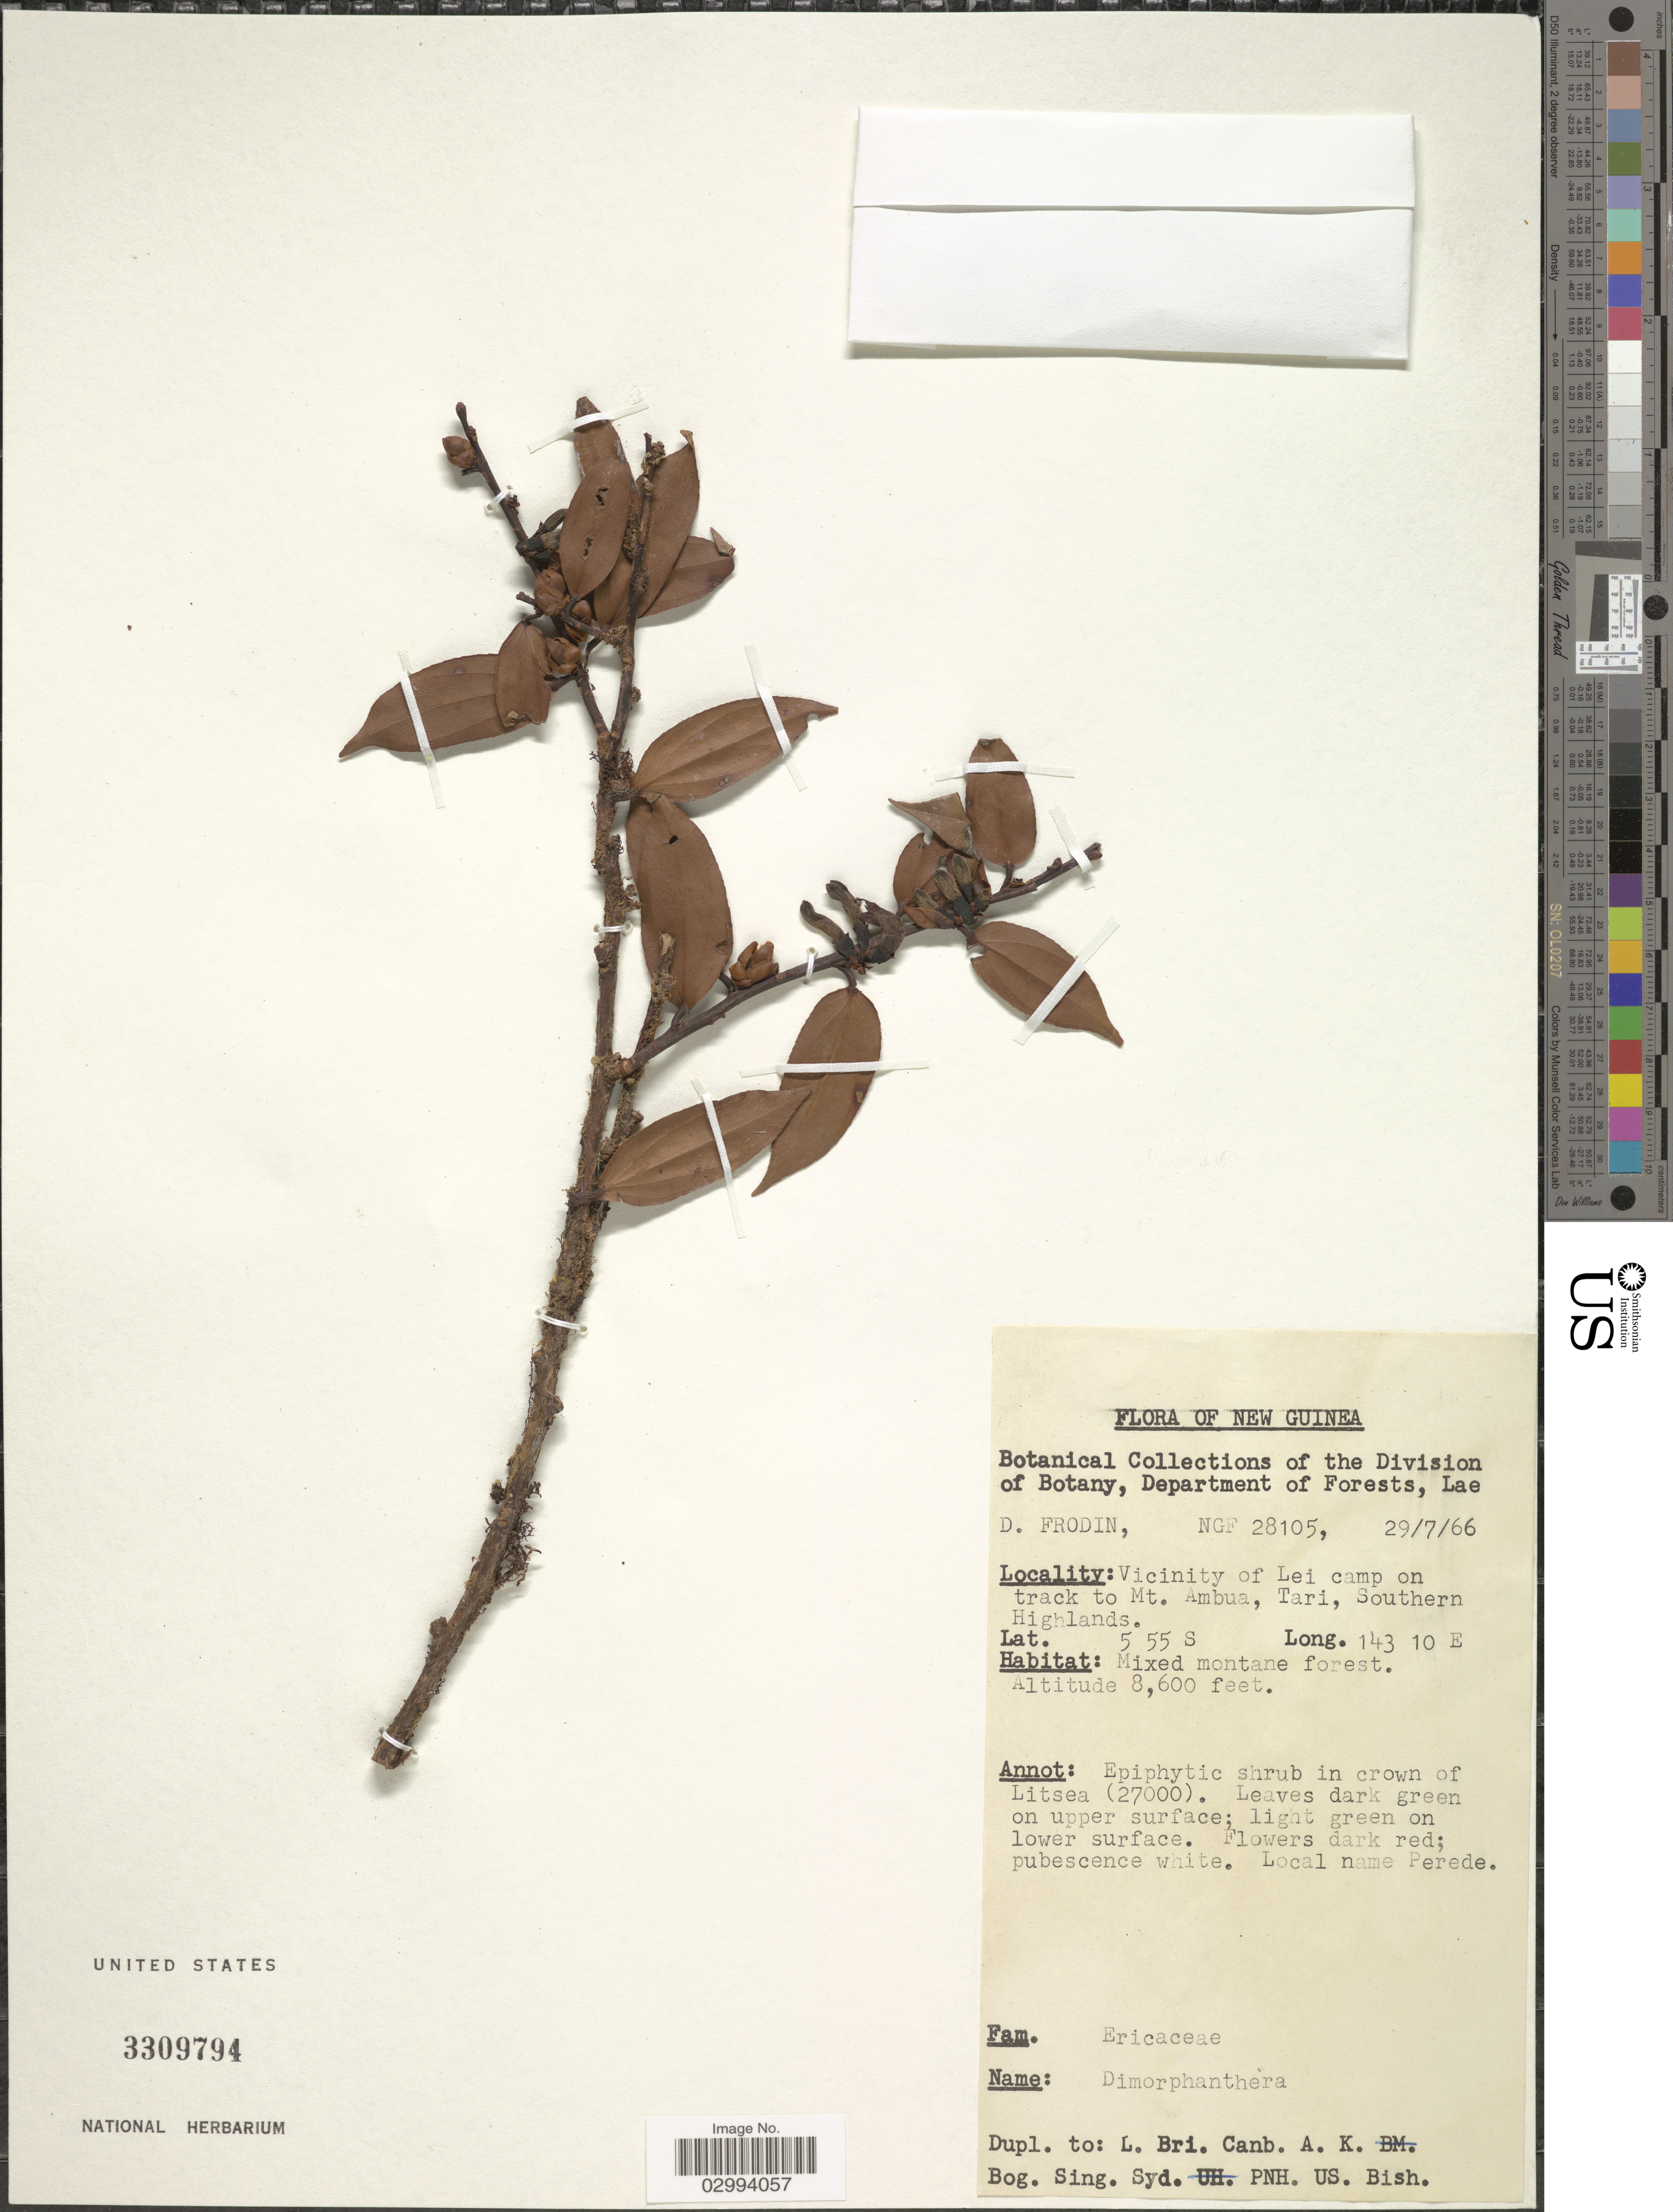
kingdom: Plantae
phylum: Tracheophyta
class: Magnoliopsida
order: Ericales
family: Ericaceae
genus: Dimorphanthera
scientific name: Dimorphanthera sp.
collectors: D. G. Frodin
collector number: NGF28105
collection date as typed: Transcribed d/m/y: 29/7/66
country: Papua New Guinea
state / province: Southern Highlands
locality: New Guinea. Vicinity of Lei camp on track to mt. Ambua, Tari.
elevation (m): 2621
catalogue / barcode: US 3309794